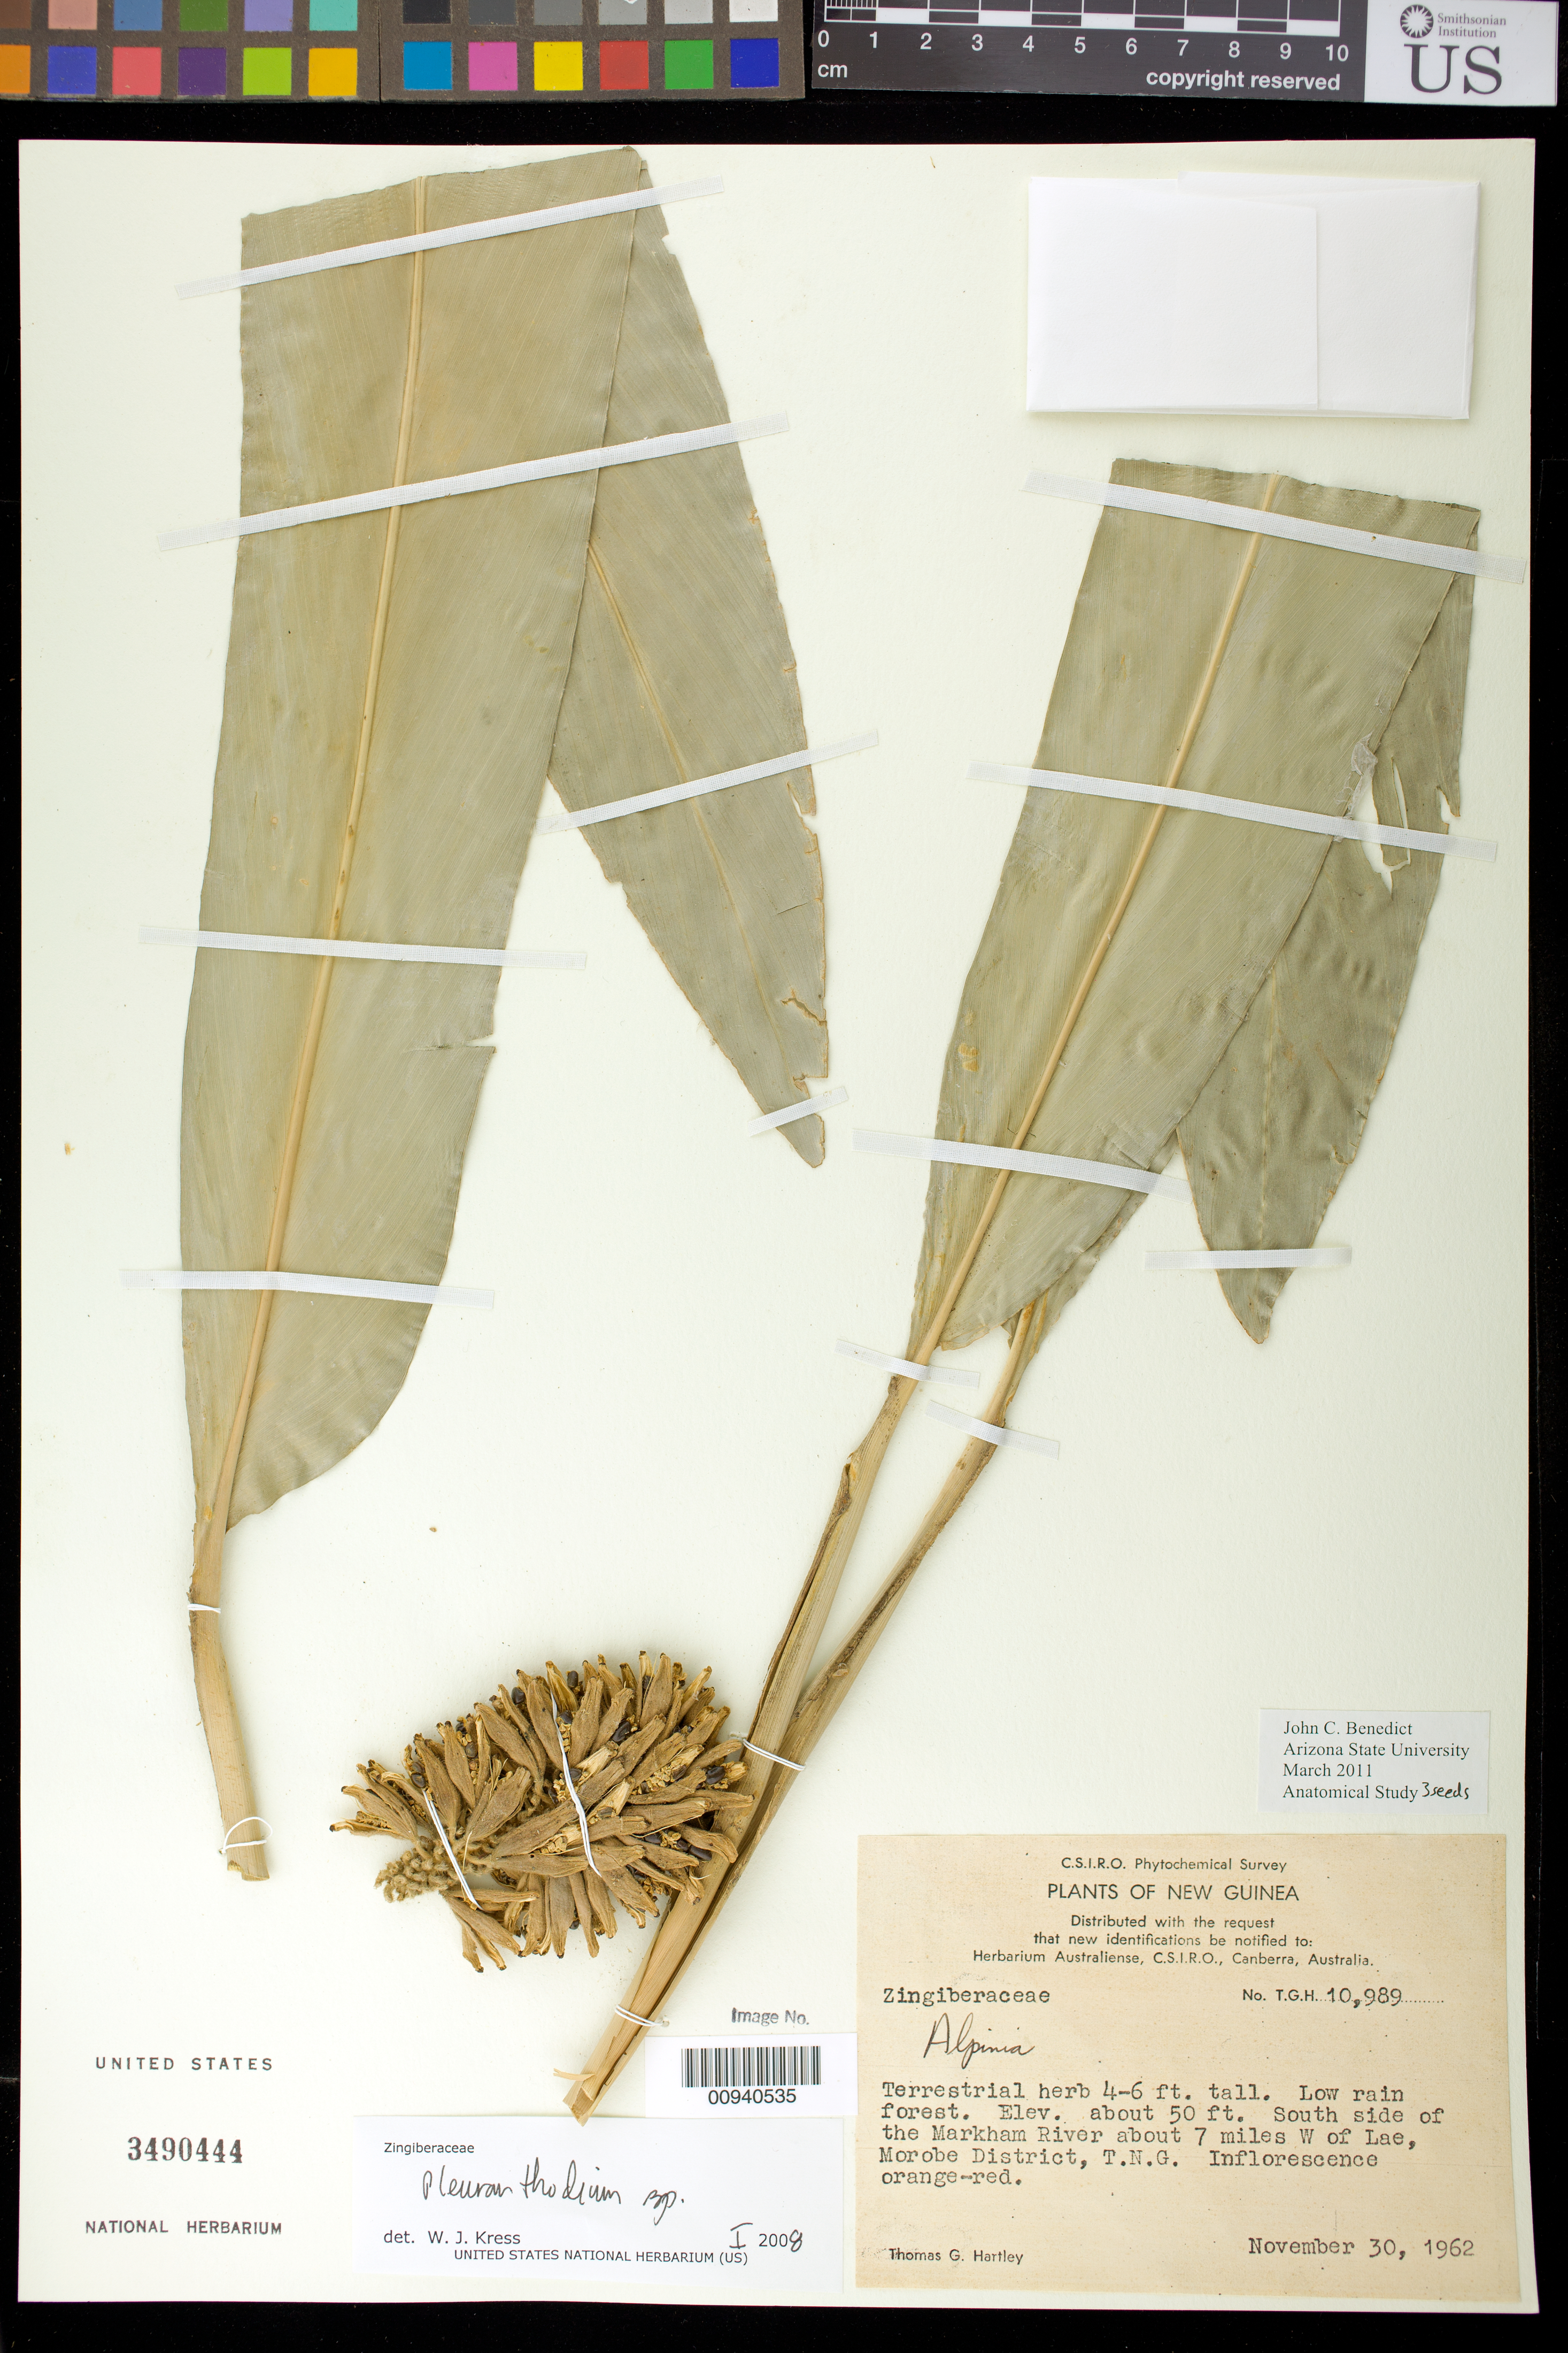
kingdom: Plantae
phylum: Tracheophyta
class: Liliopsida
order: Zingiberales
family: Zingiberaceae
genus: Pleuranthodium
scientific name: Pleuranthodium sp.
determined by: Kress, W. J., (US), Smithsonian Institution - National Museum of Natural History (UNITED STATES)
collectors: T. G. Hartley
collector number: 10,989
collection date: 1962-11-30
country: Papua New Guinea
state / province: Morobe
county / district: Lae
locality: South side of Markham River about seven miles west of Lae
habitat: Low rain forest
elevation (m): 15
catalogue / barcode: US 3490444